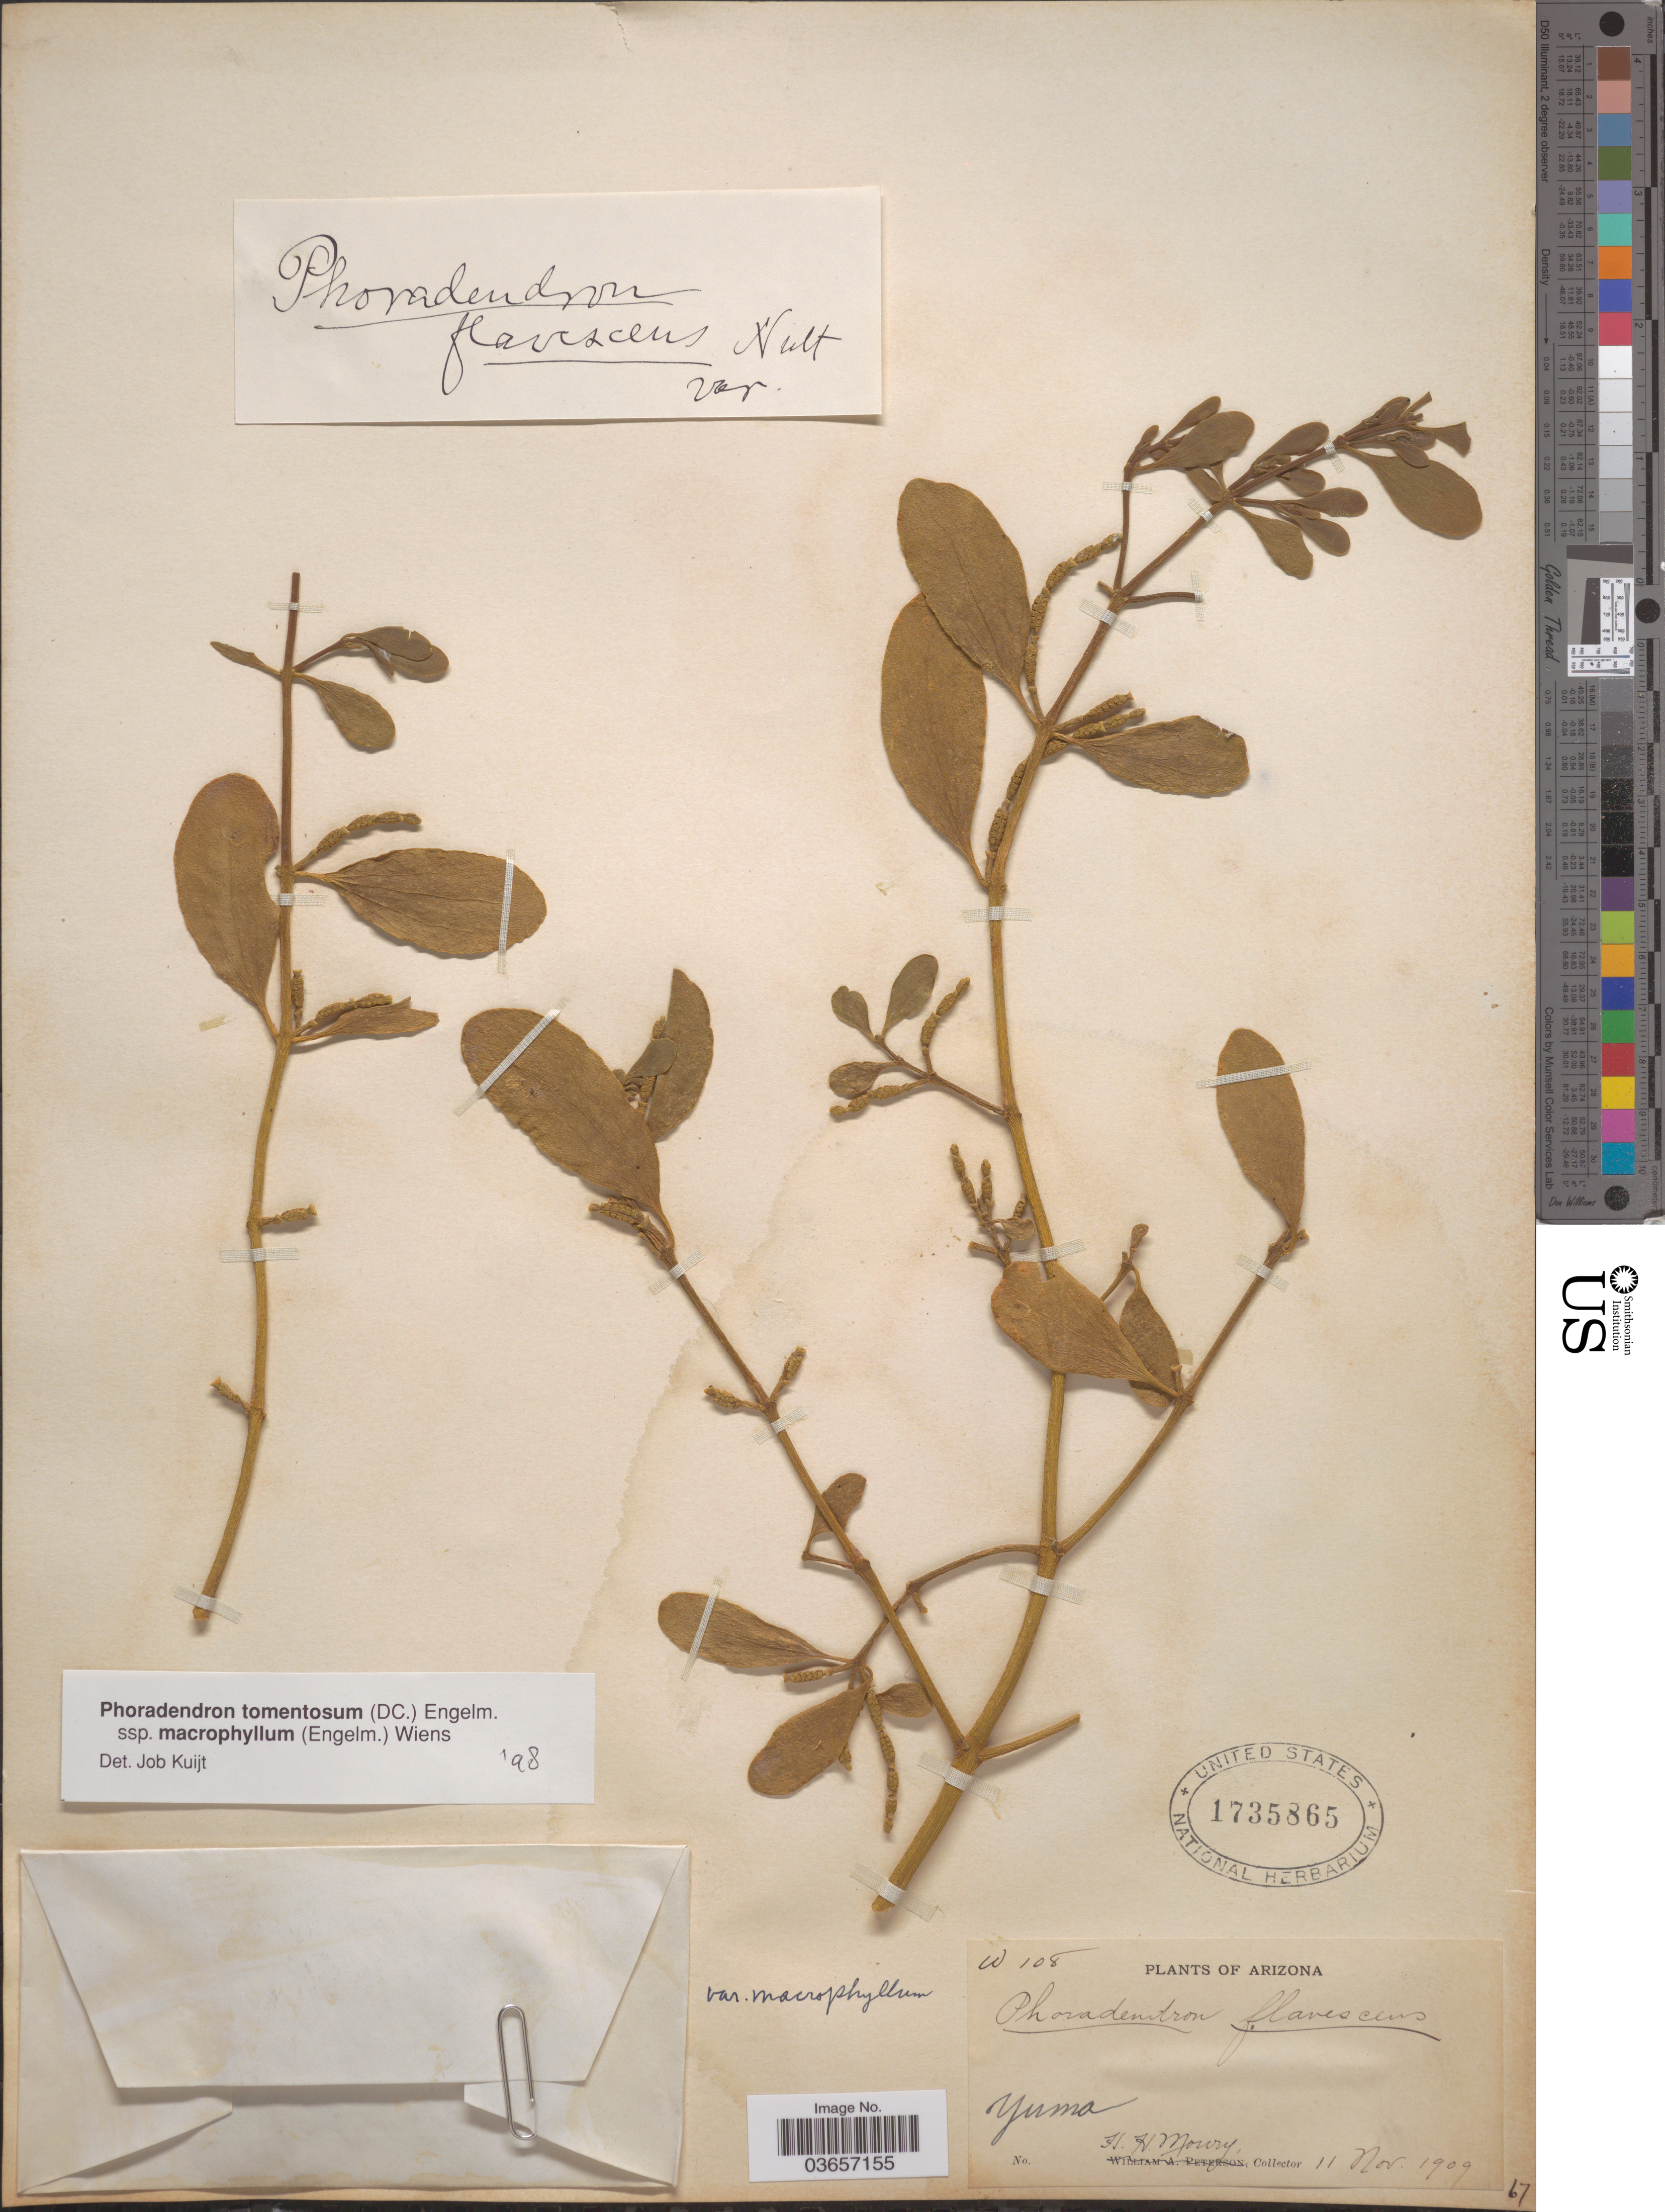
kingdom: Plantae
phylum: Tracheophyta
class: Magnoliopsida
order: Santalales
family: Viscaceae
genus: Phoradendron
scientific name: Phoradendron tomentosum subsp. macrophyllum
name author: DC.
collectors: H. Mowry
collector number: W108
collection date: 1909-11-11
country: United States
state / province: Arizona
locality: Yuma.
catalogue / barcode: US 1735865